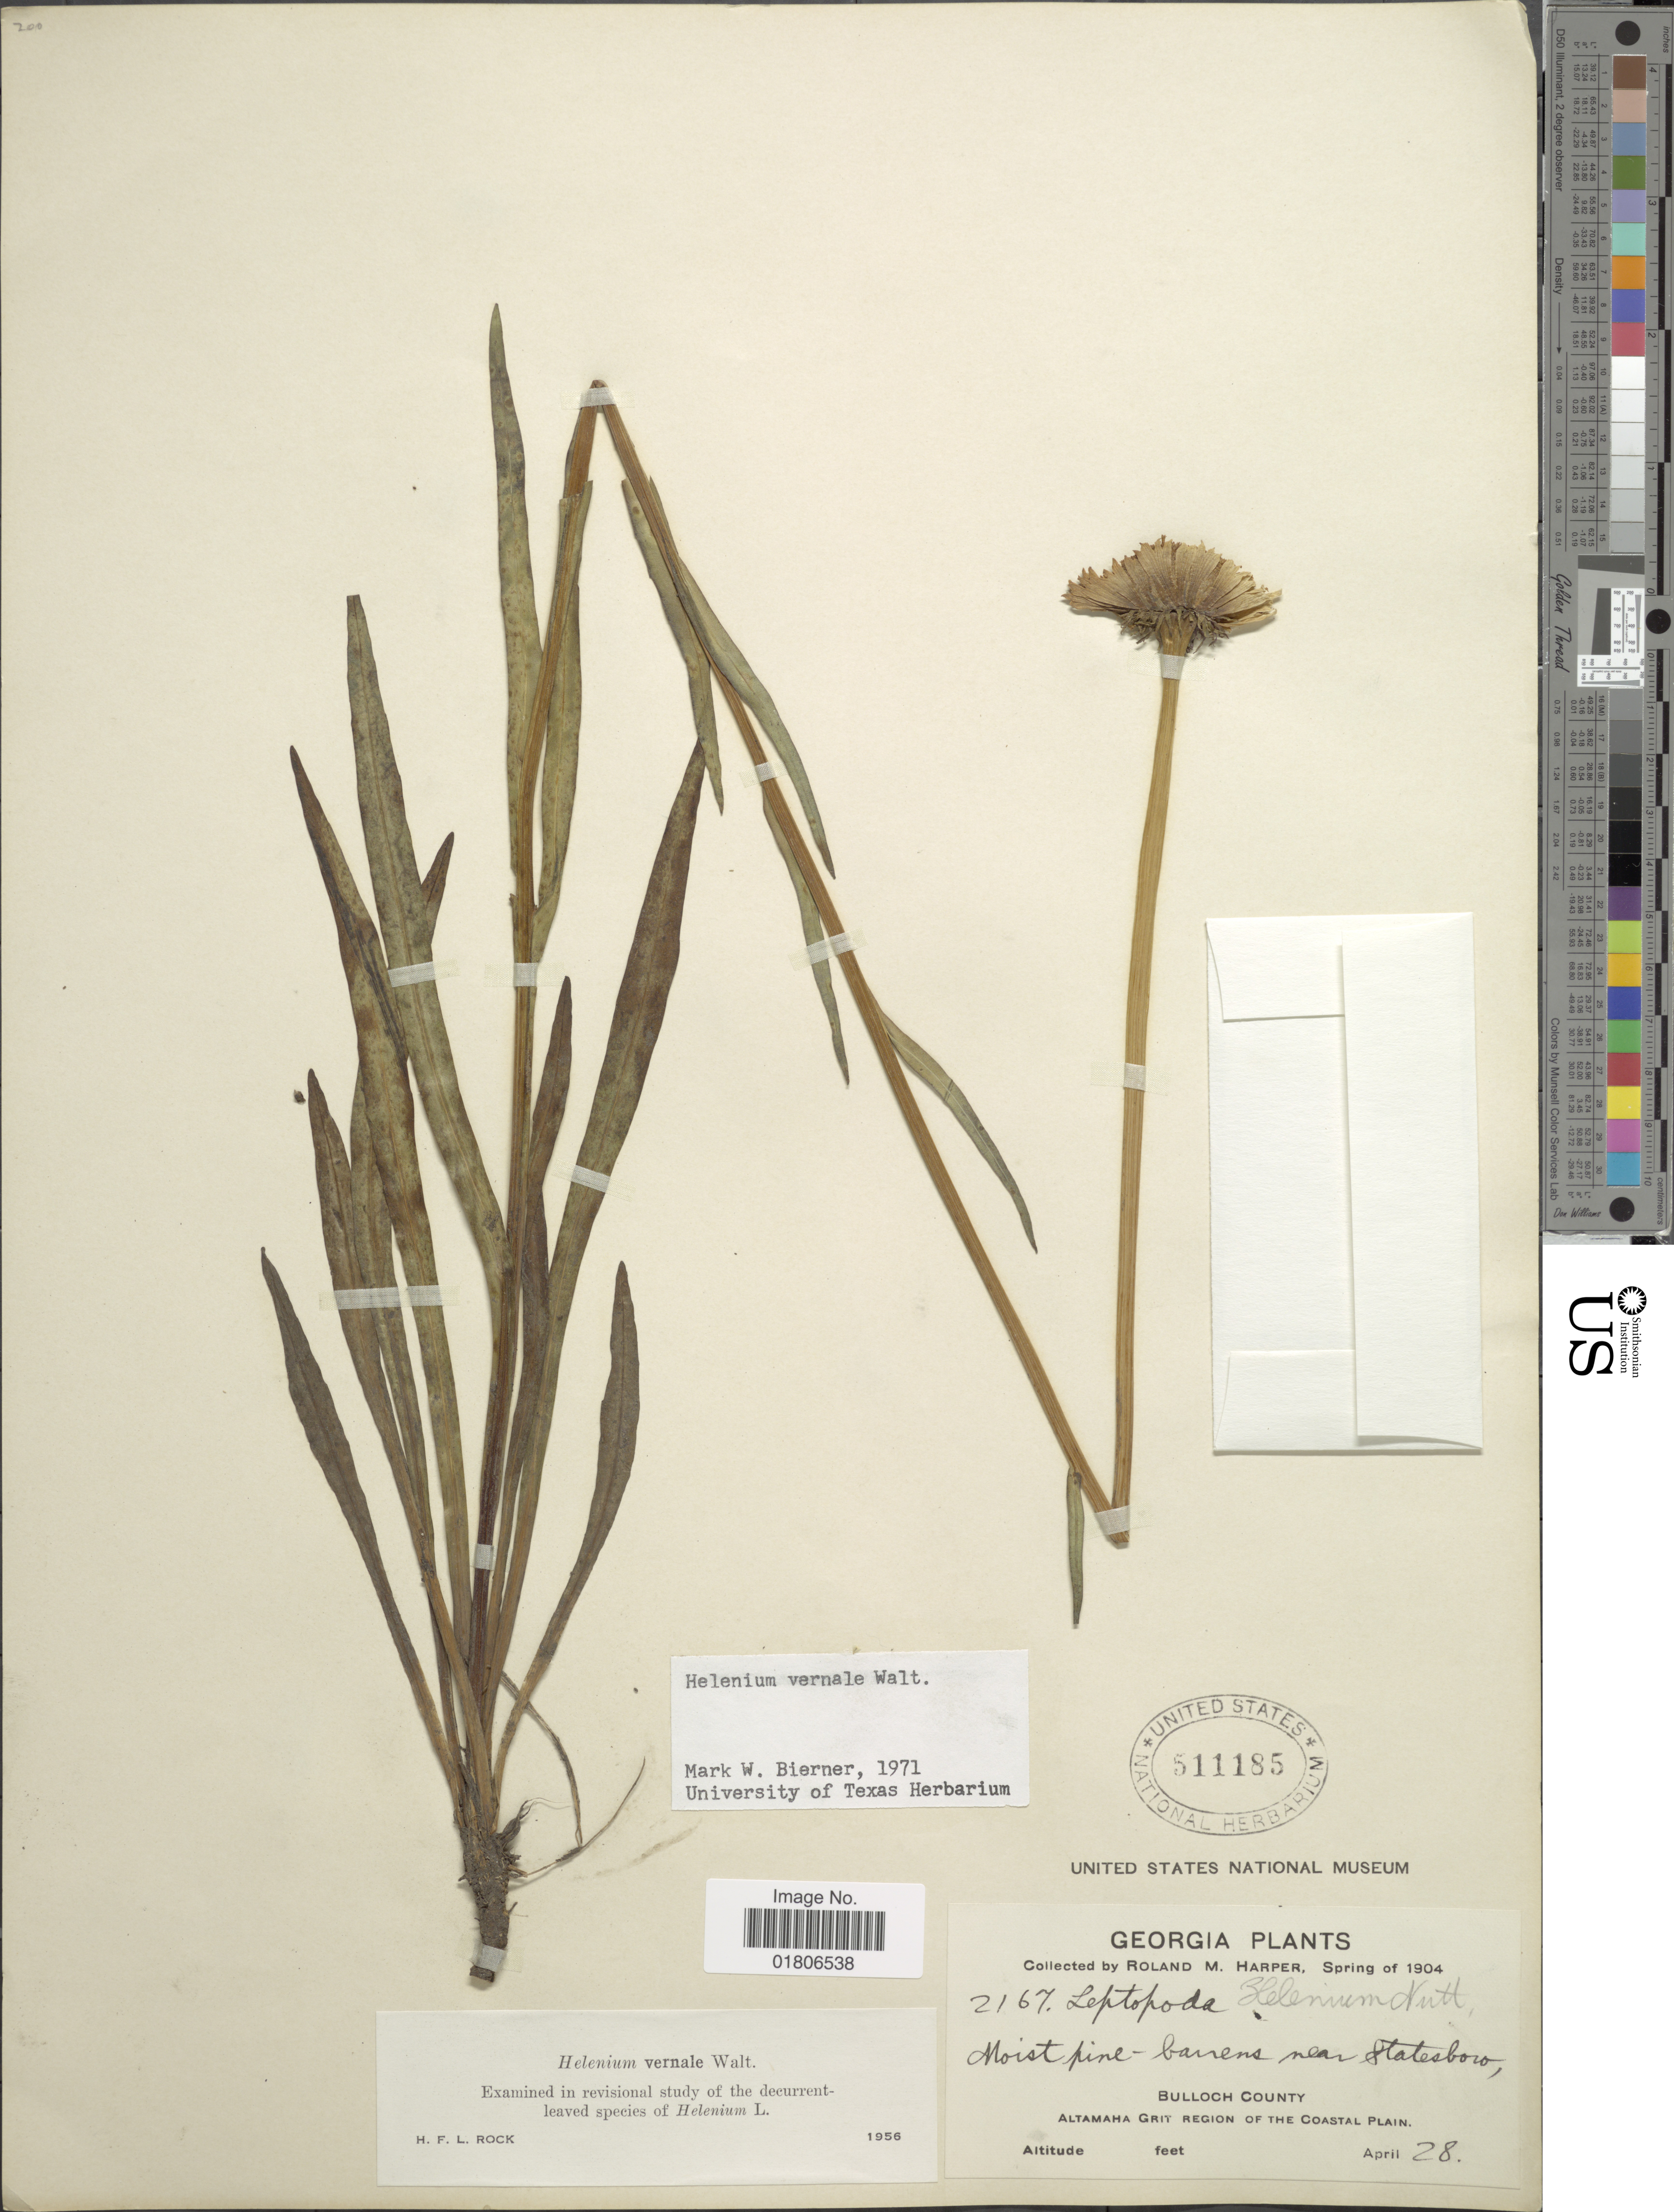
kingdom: Plantae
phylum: Tracheophyta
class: Magnoliopsida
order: Asterales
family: Asteraceae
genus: Helenium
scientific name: Helenium vernale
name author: Walter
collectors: R. M. Harper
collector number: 2167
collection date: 1904-04-28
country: United States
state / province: Georgia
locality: Bulloch County. Altamaha Grit Region of the Coastal Plain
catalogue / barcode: US 511185